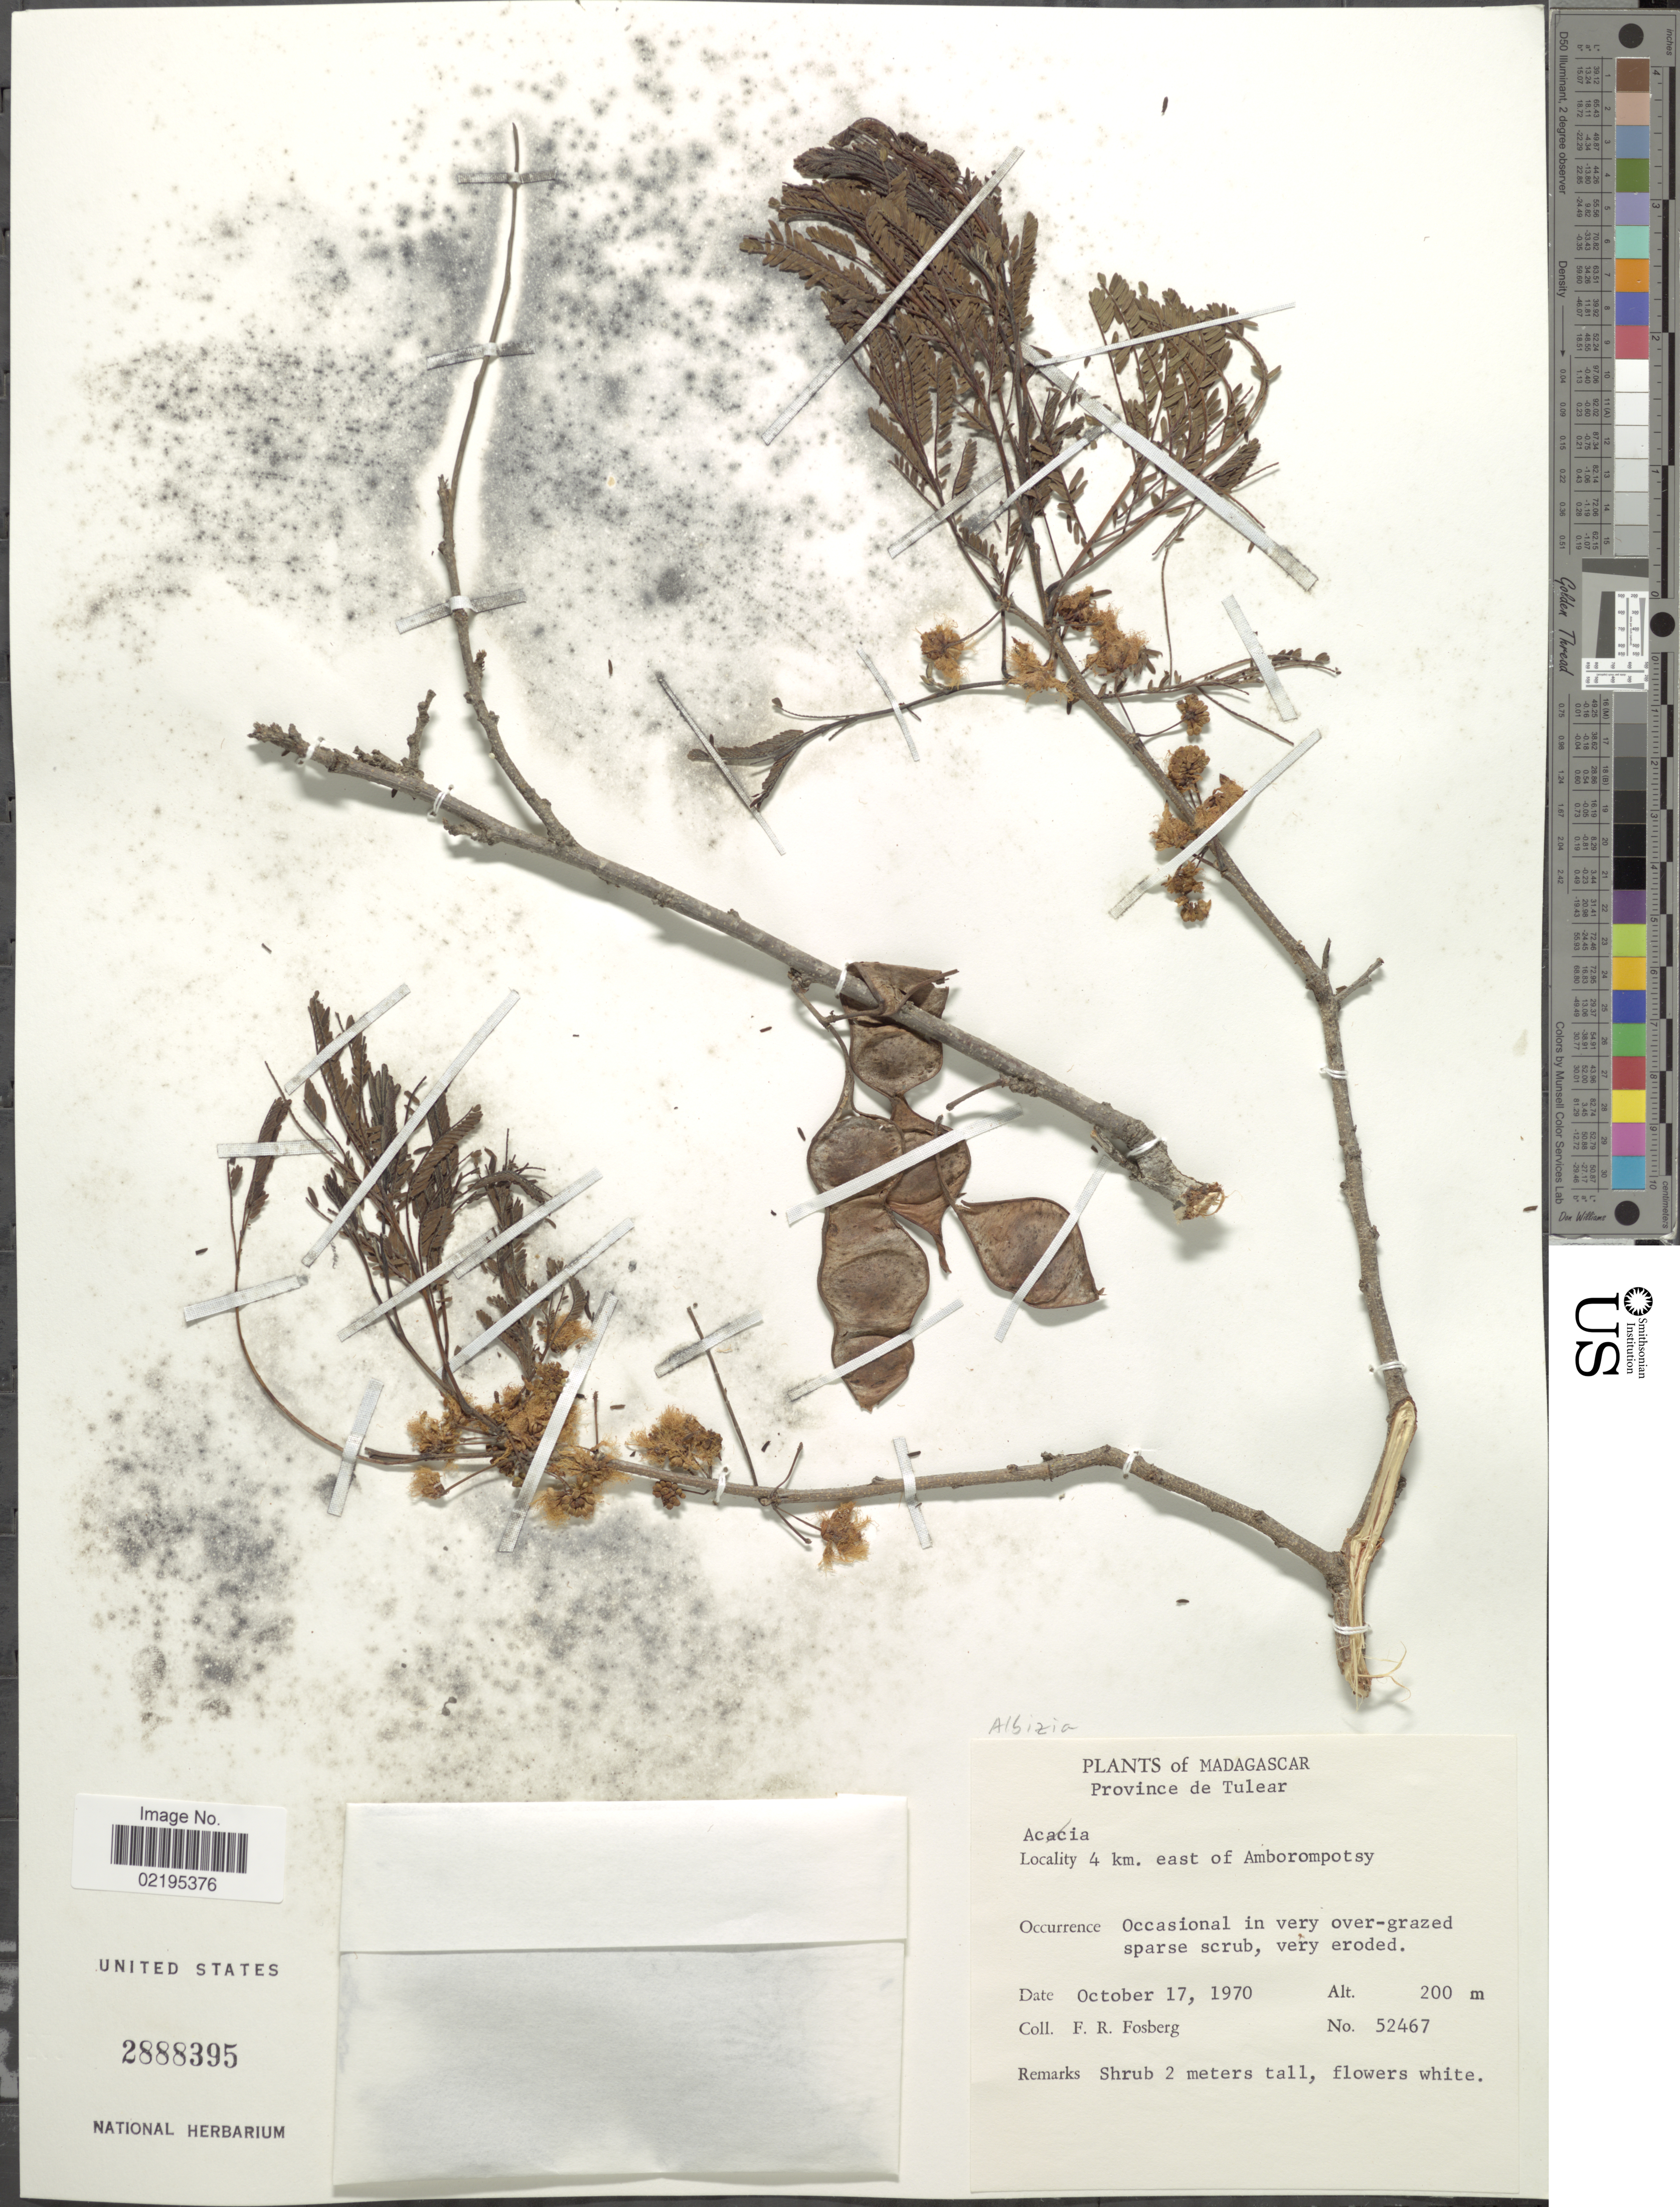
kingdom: Plantae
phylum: Tracheophyta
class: Magnoliopsida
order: Fabales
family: Fabaceae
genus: Albizia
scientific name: Albizia sp.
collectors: F. R. Fosberg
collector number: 52467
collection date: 1970-10-17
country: Madagascar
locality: Province de Tulear, 4 km east of Amboropotsy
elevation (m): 200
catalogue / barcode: US 2888395